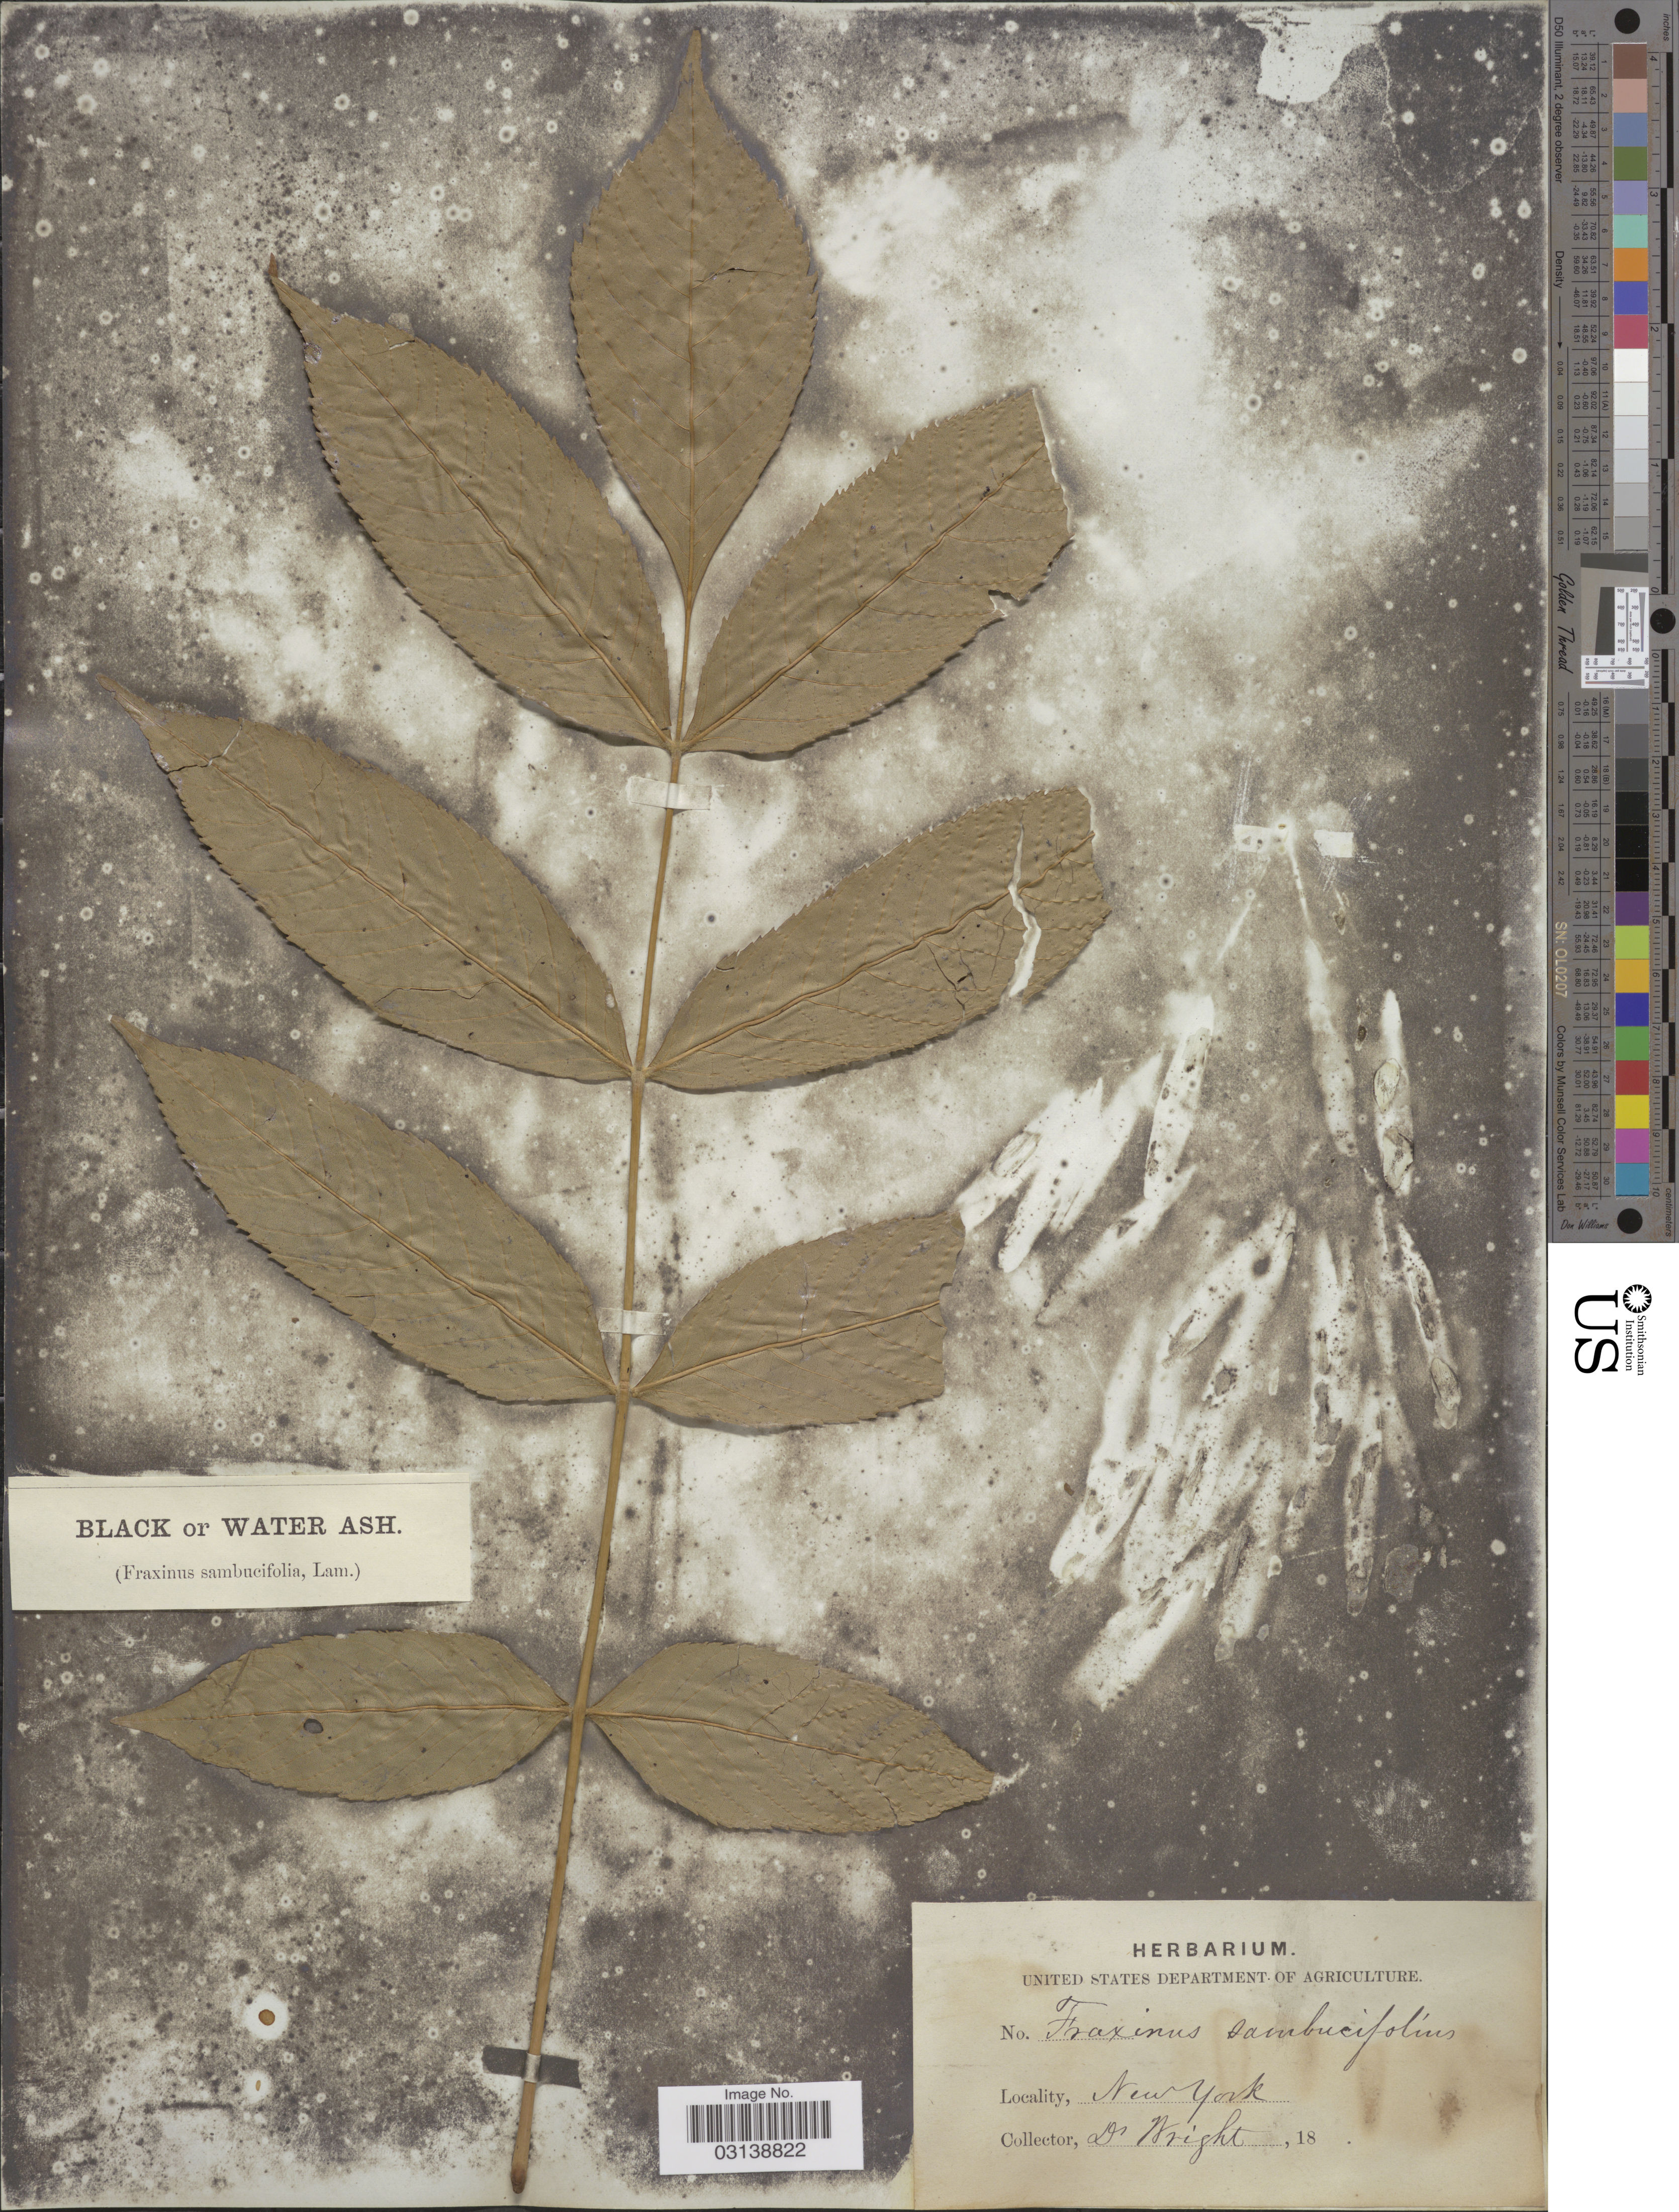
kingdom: Plantae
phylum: Tracheophyta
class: Magnoliopsida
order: Lamiales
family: Oleaceae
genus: Fraxinus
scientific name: Fraxinus nigra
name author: Marshall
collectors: Wright, --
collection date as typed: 18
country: United States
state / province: New York